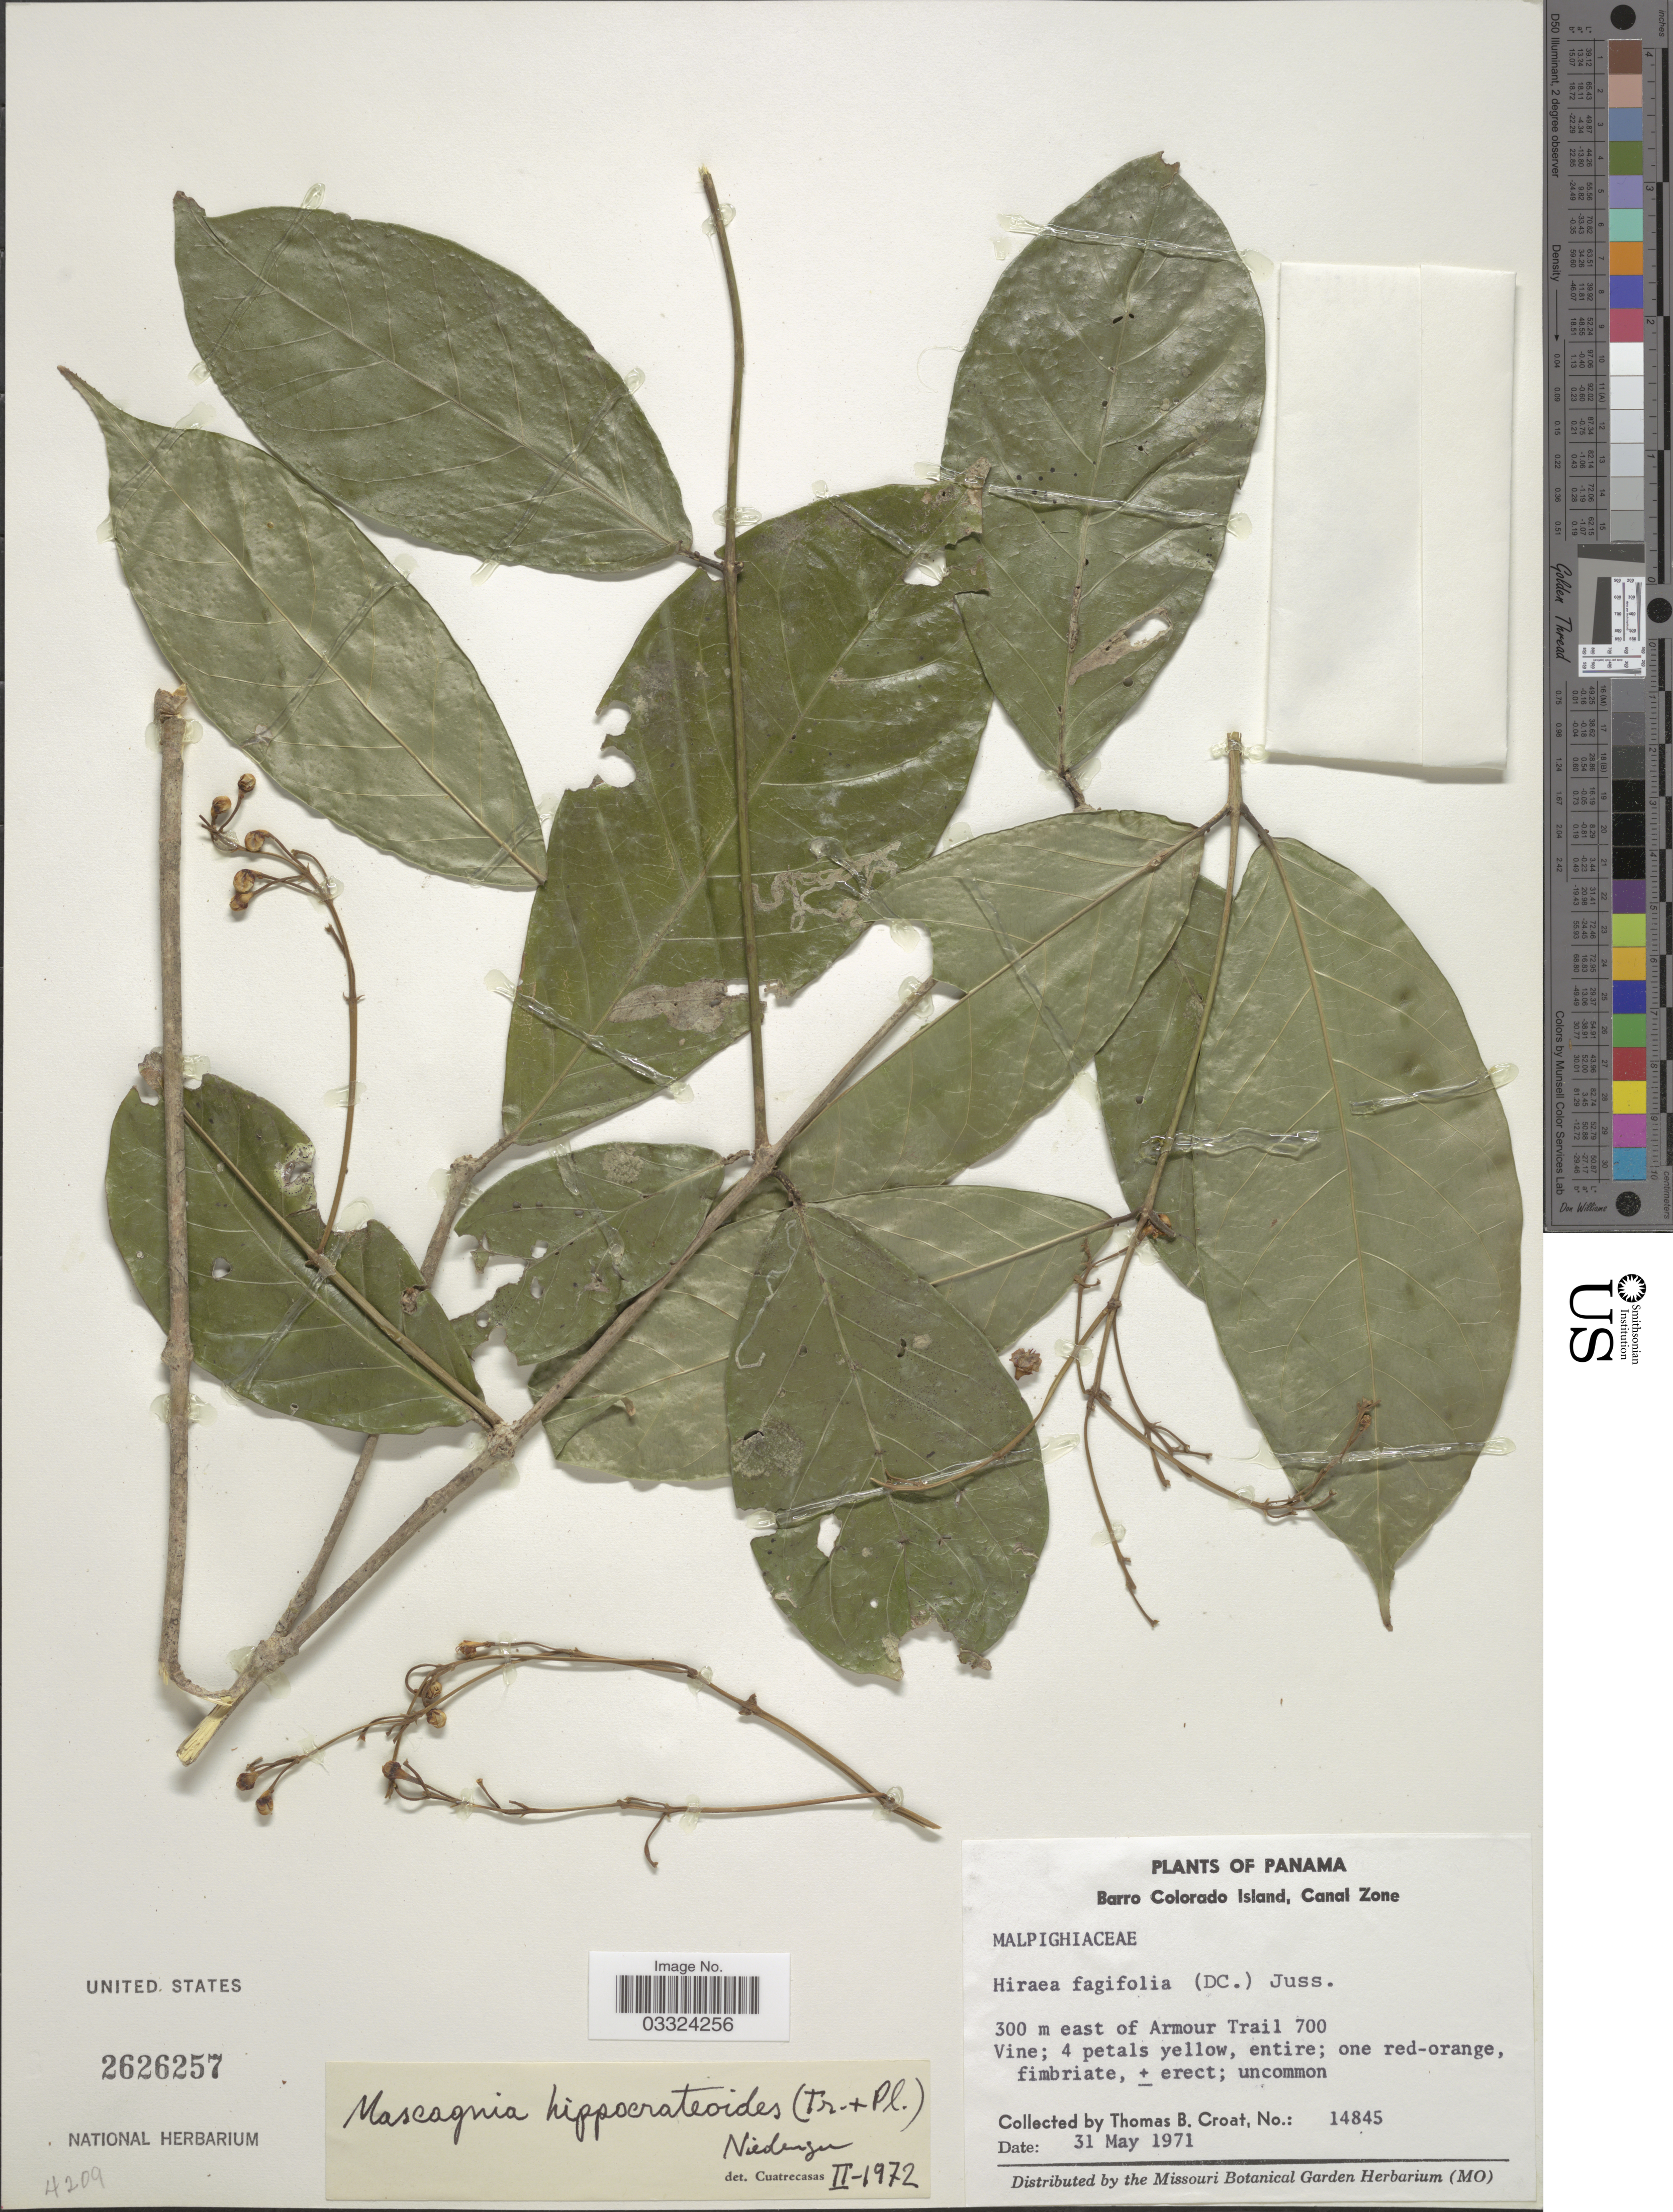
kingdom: Plantae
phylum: Tracheophyta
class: Magnoliopsida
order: Malpighiales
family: Malpighiaceae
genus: Adelphia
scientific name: Adelphia hiraea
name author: (Gaertn.) W.R. Anderson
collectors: T. B. Croat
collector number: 14845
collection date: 1971-05-31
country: Panama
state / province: Panamá Oeste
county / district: Canal Zone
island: Barro Colorado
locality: Barro Colorado Island, Canal Zone. 300 m east of Armour Trail 700 Vine.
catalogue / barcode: US 2626257